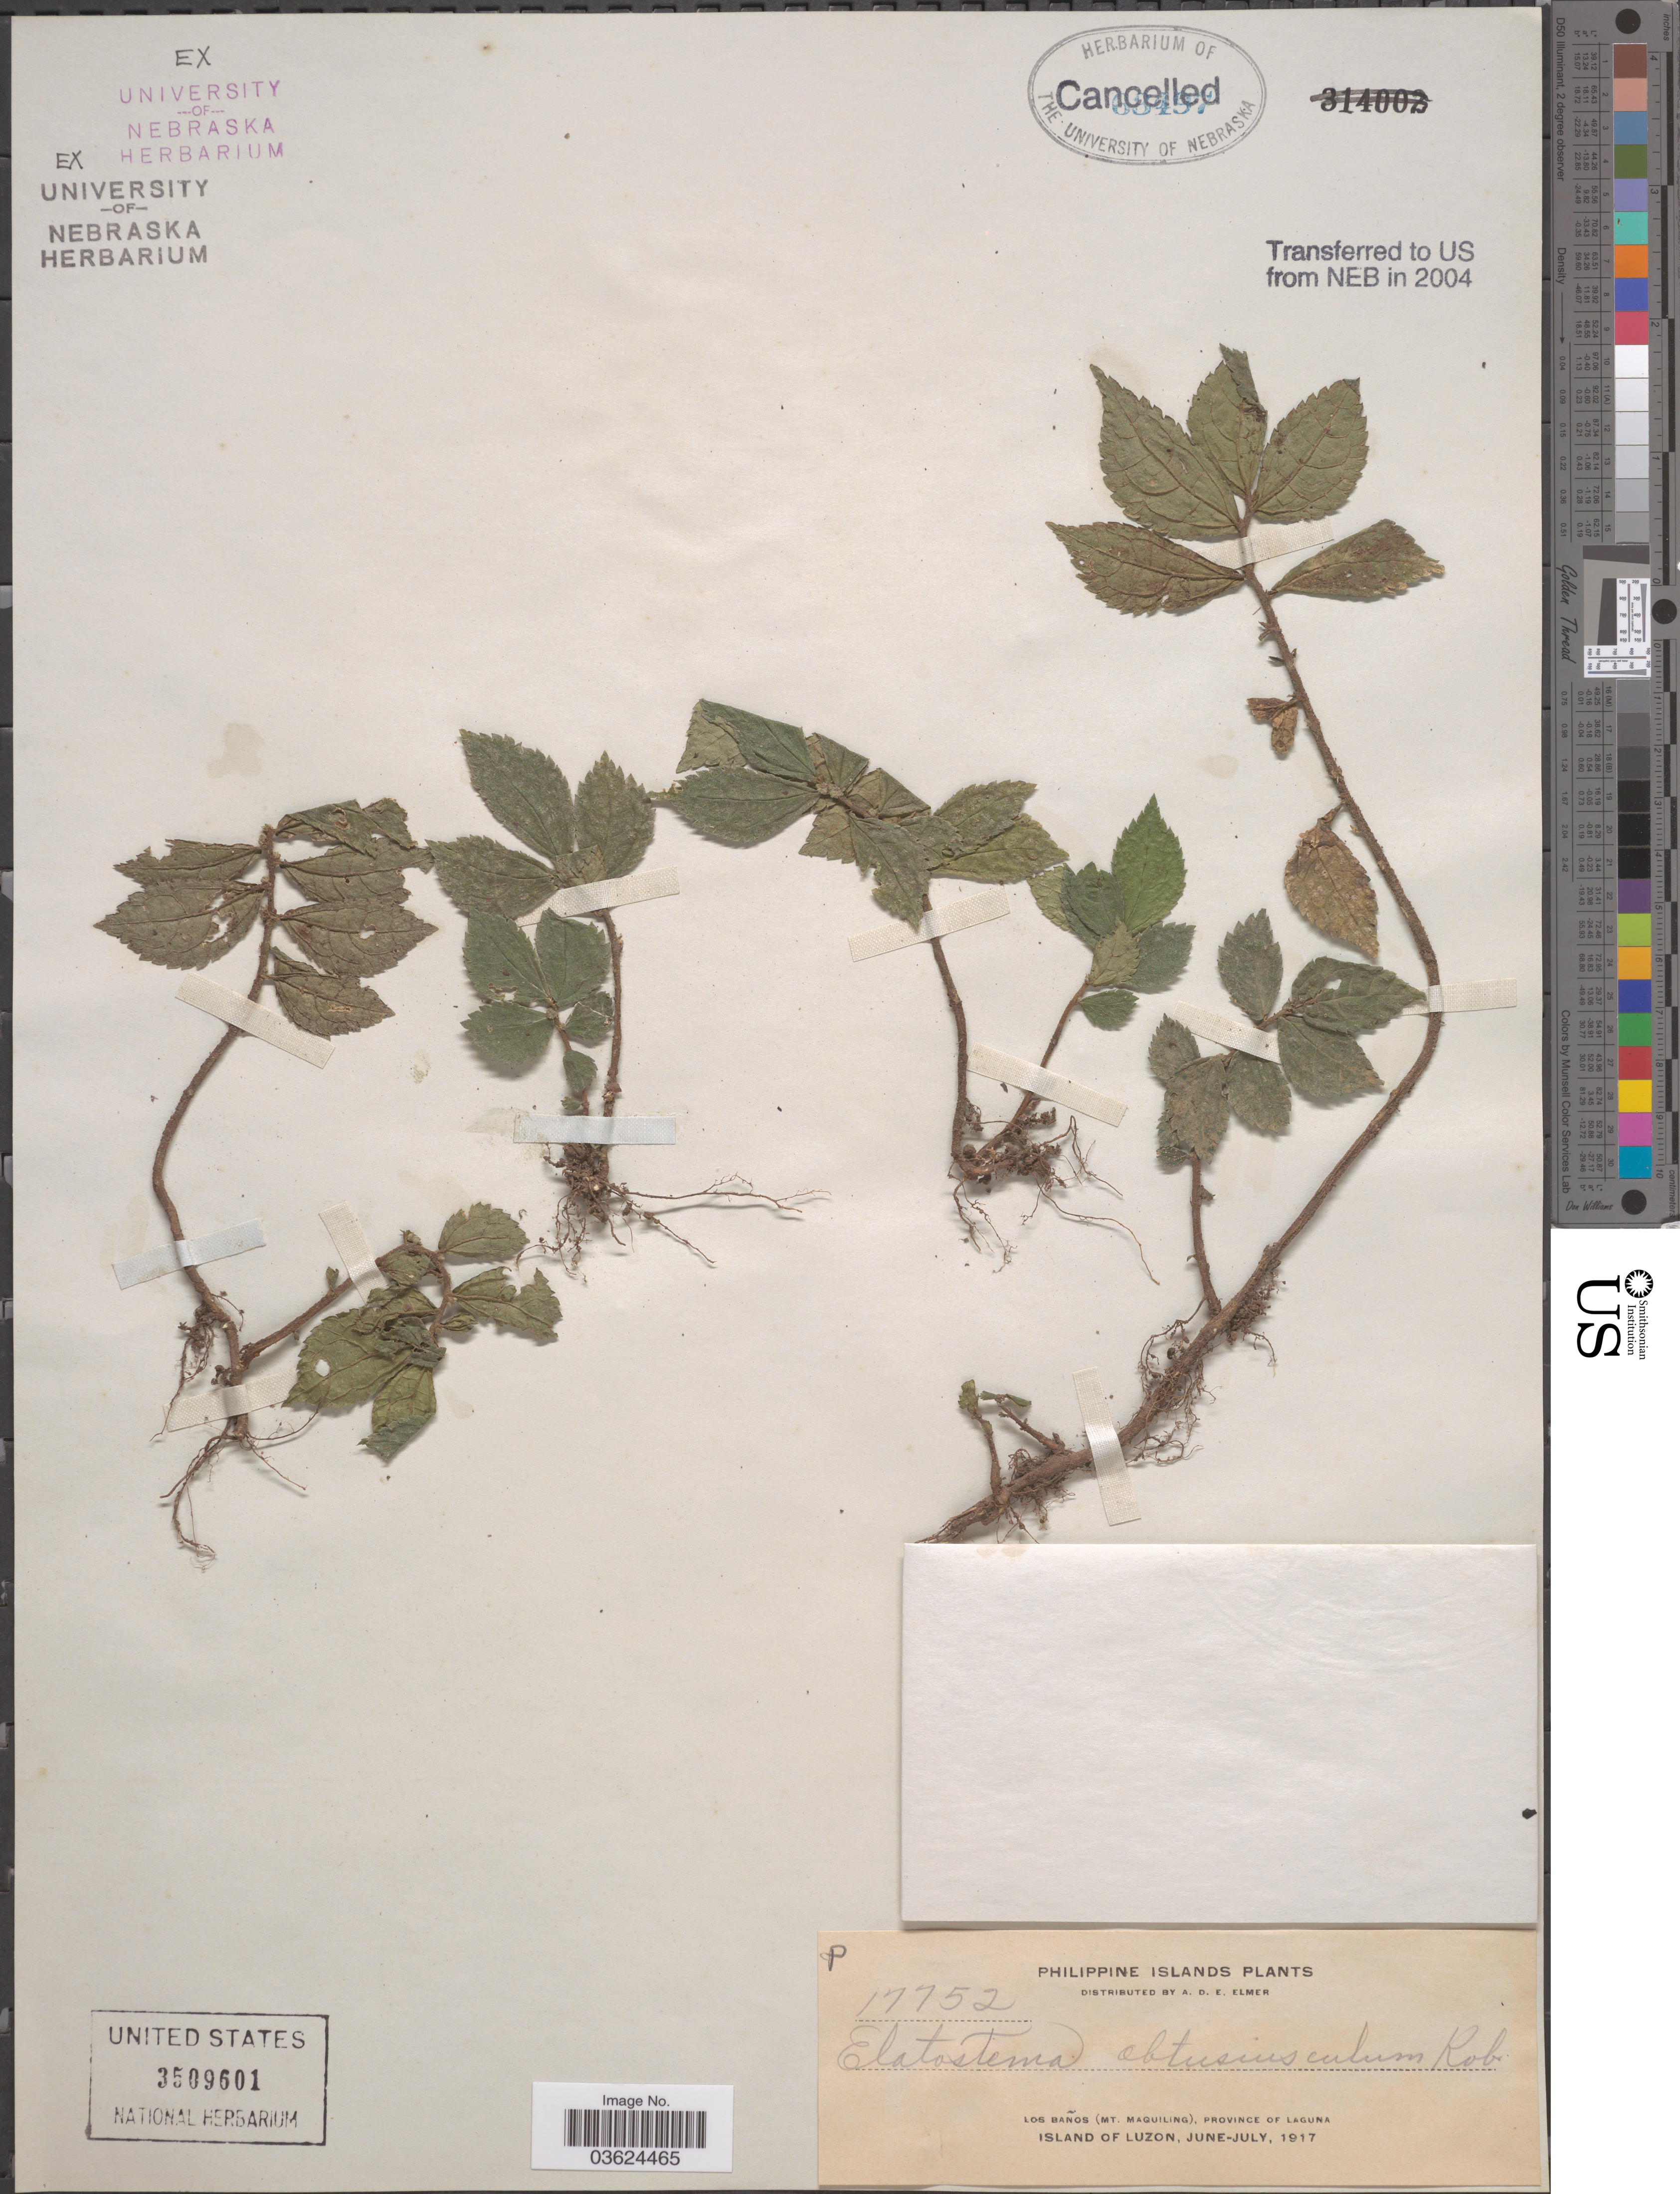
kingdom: Plantae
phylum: Tracheophyta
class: Magnoliopsida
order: Rosales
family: Urticaceae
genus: Elatostema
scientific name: Elatostema obtusiusculum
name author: C.B. Rob.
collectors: A. D. E. Elmer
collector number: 17752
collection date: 1917-06/1917-07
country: Philippines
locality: Philippine Islands. Los Baños (Mt. Maquiling), Province of Laguna, Island of Luzon.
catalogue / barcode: US 3509601